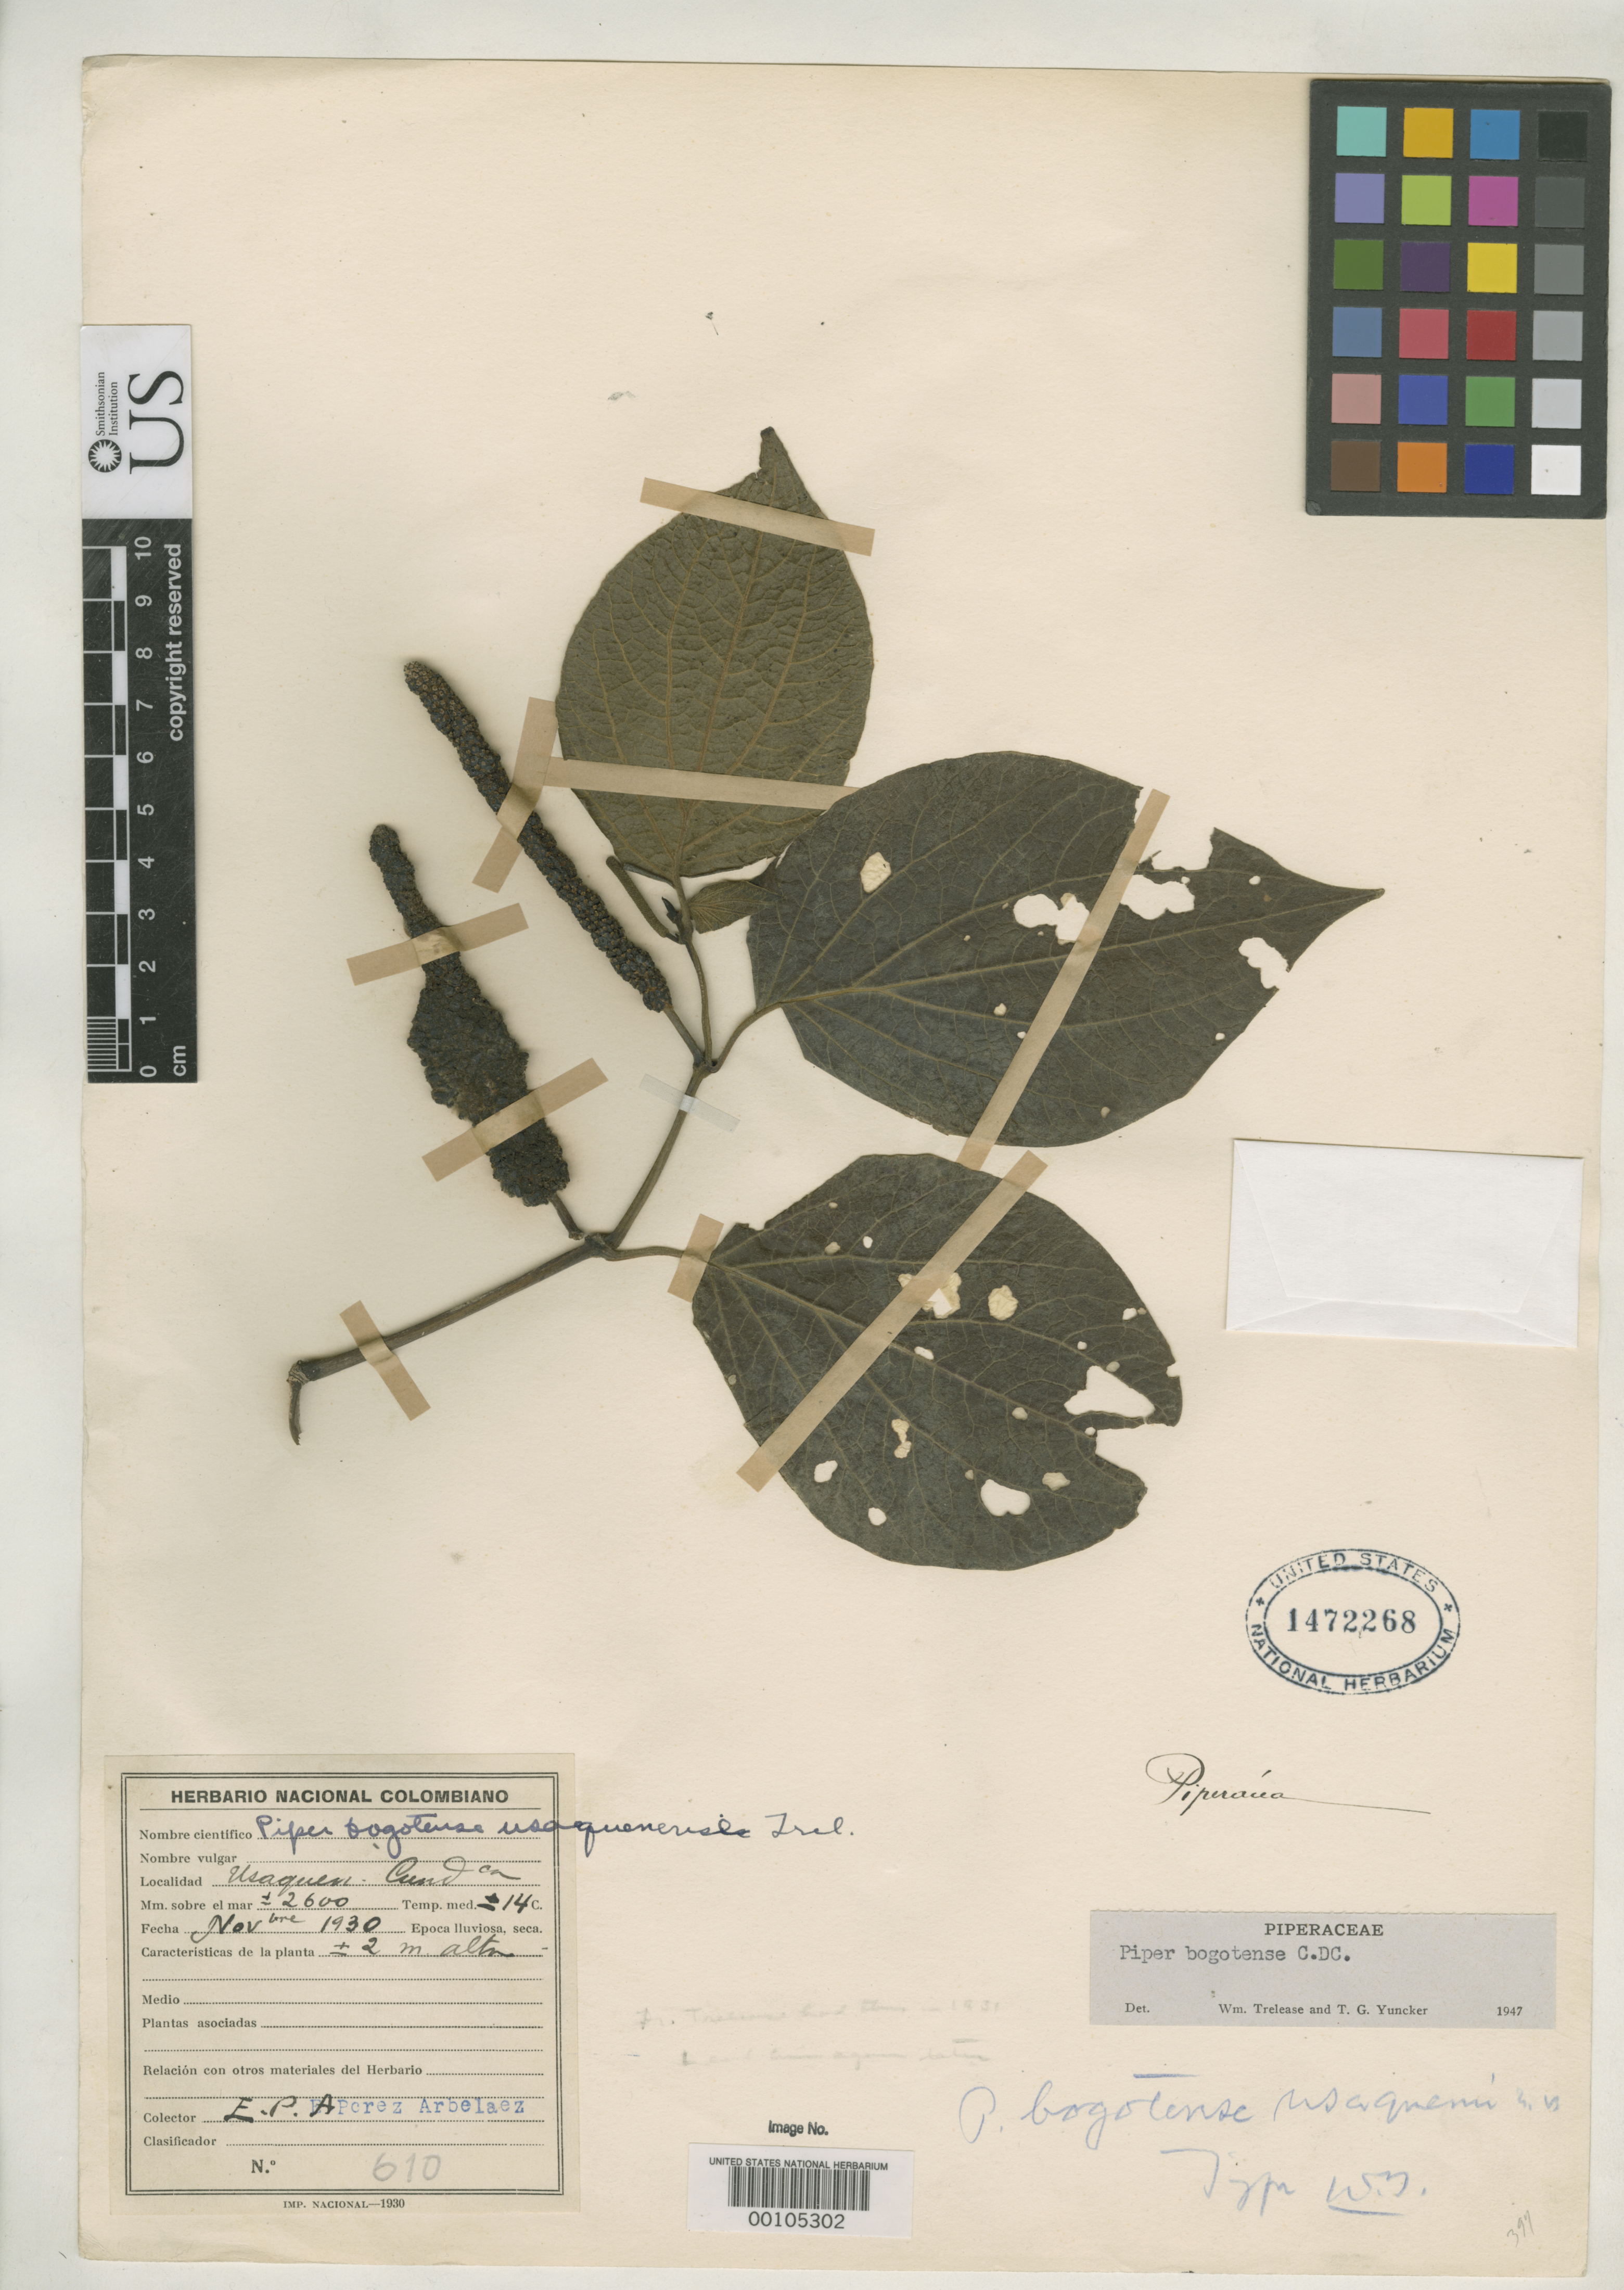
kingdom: Plantae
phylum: Tracheophyta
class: Magnoliopsida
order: Piperales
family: Piperaceae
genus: Piper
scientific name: Piper bogotense var. usaquemense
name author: Trel.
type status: Holotype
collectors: E. Pérez Arbeláez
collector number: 610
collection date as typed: Nov 1930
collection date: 1930-11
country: Colombia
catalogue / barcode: US 1472268